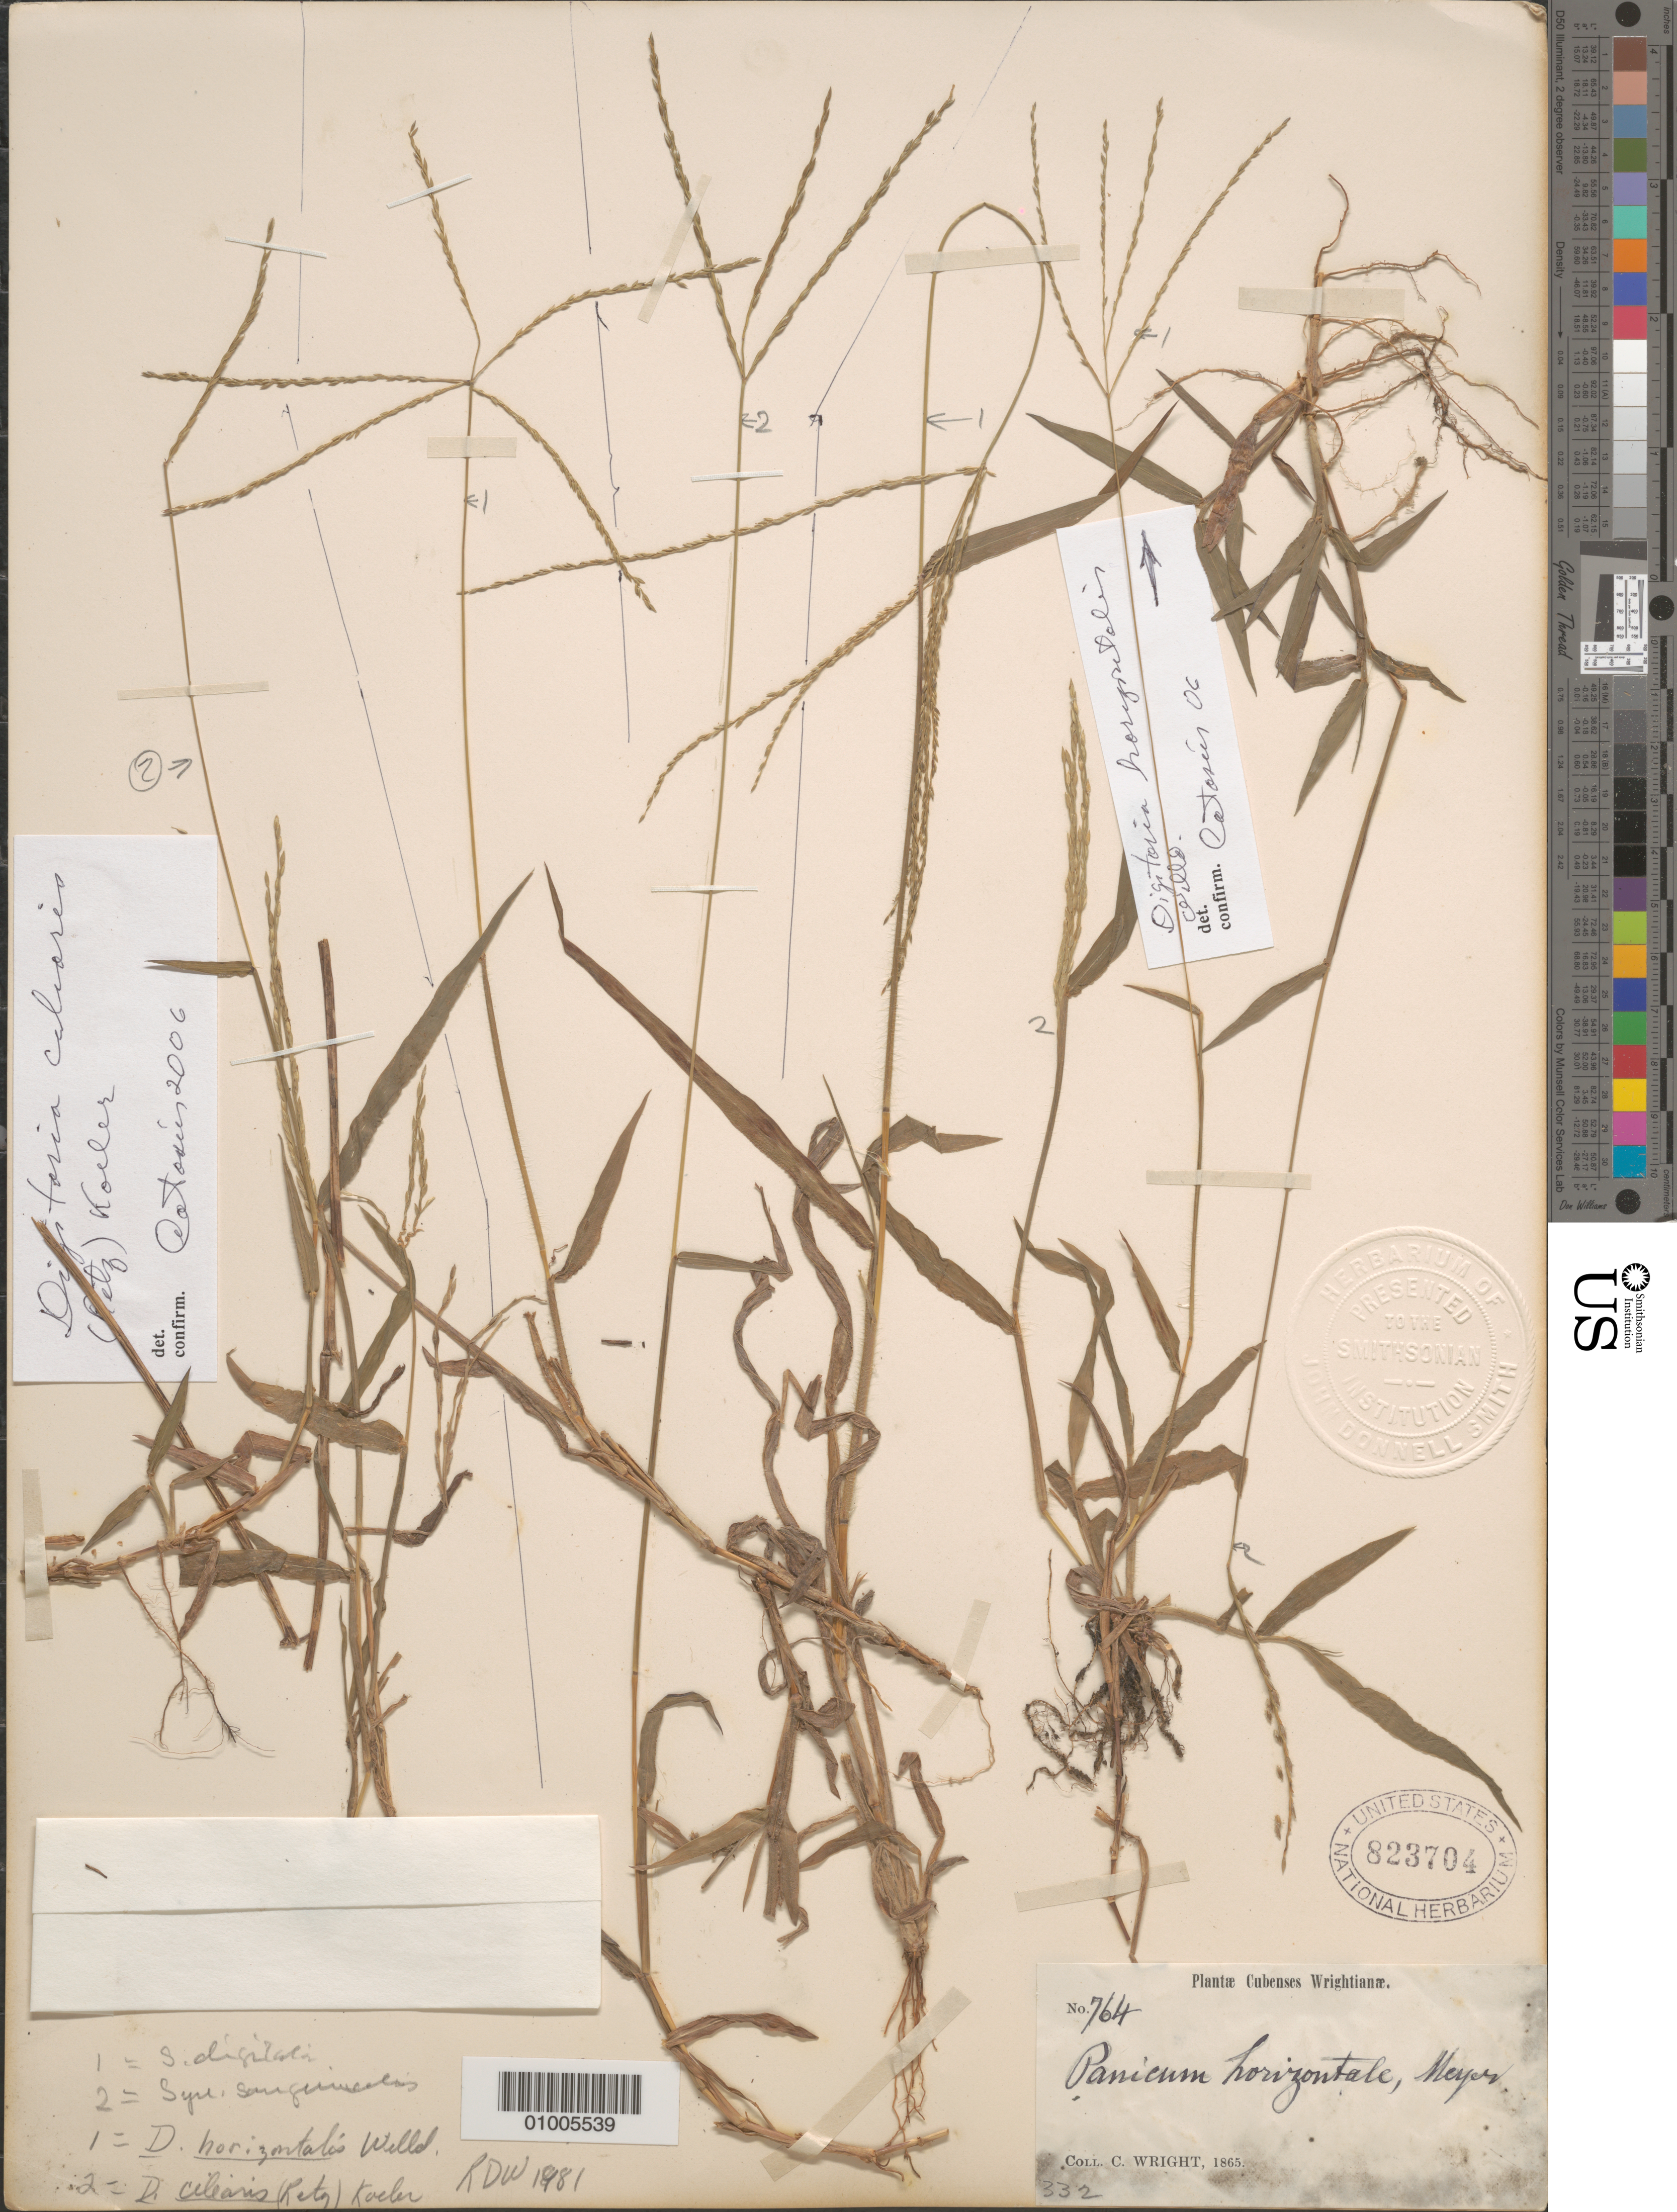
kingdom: Plantae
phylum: Tracheophyta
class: Liliopsida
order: Poales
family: Poaceae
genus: Digitaria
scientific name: Digitaria horizontalis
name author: Willd.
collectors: C. Wright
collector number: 764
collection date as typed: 1865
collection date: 1865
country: Cuba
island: Cuba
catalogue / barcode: US 823704